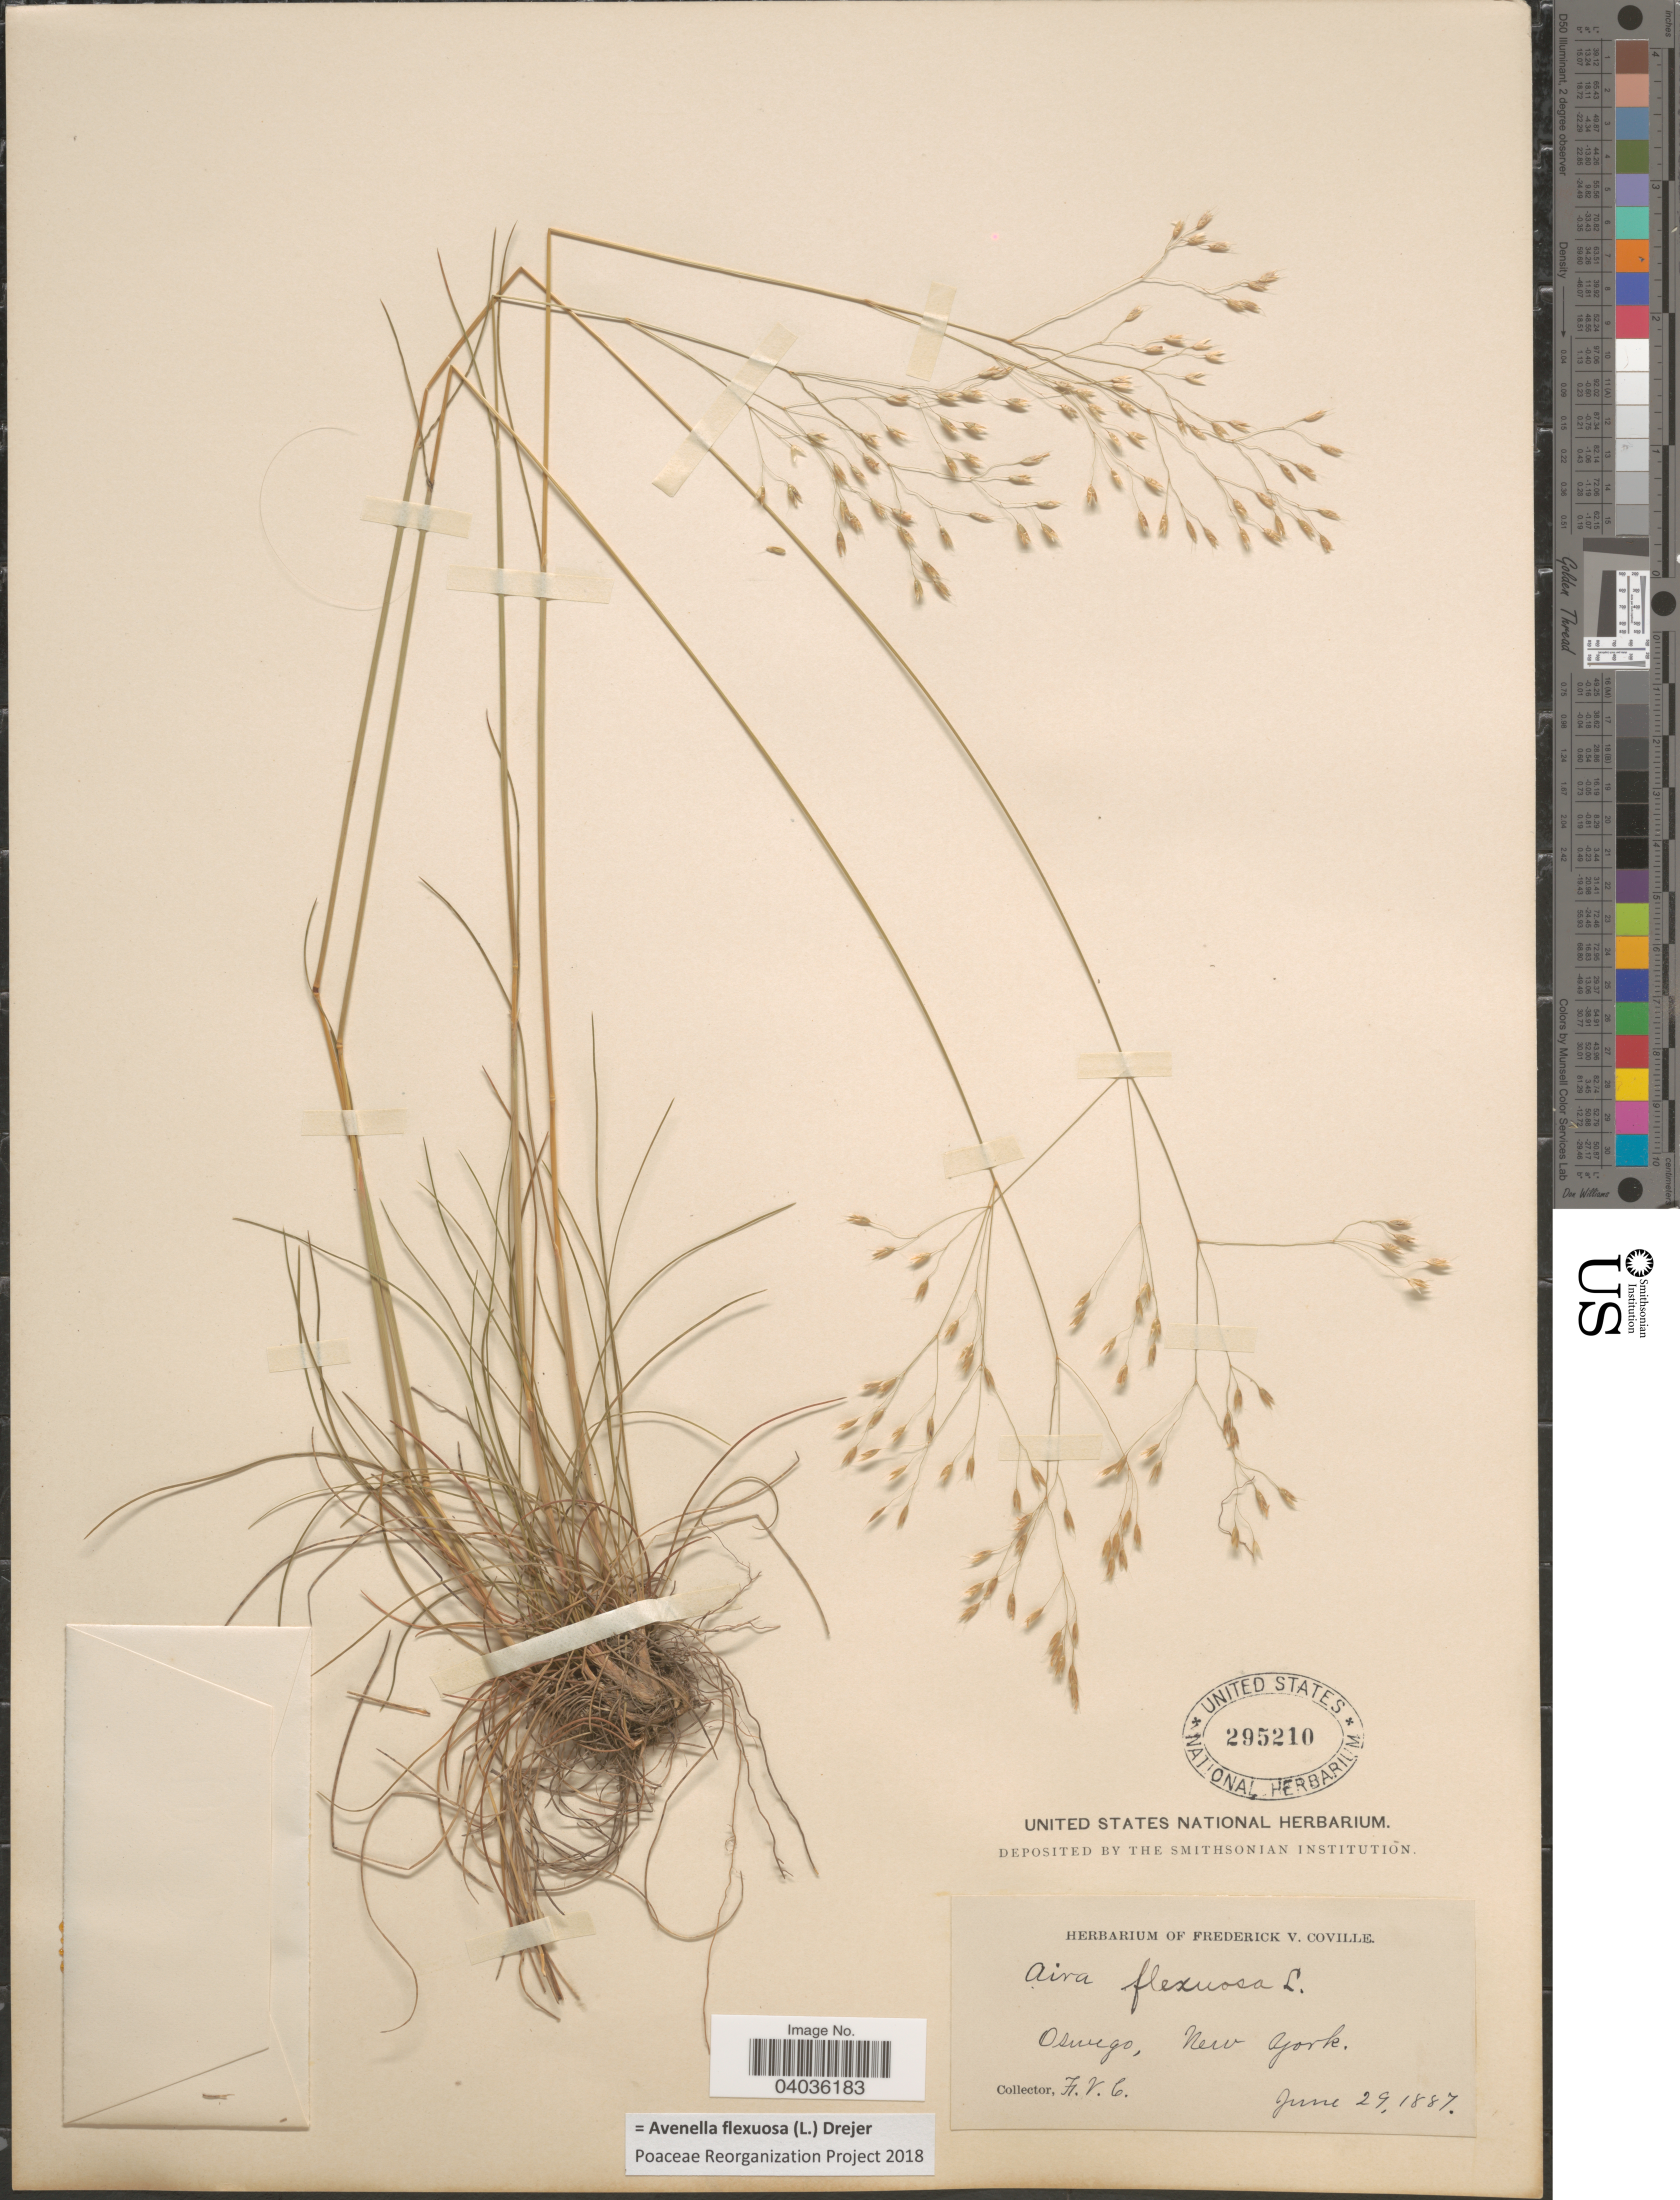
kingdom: Plantae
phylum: Tracheophyta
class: Liliopsida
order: Poales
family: Poaceae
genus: Avenella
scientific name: Avenella flexuosa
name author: (L.) Drejer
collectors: F. V. Coville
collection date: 1887-06-29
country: United States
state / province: New York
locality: Oswego.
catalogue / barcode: US 295210